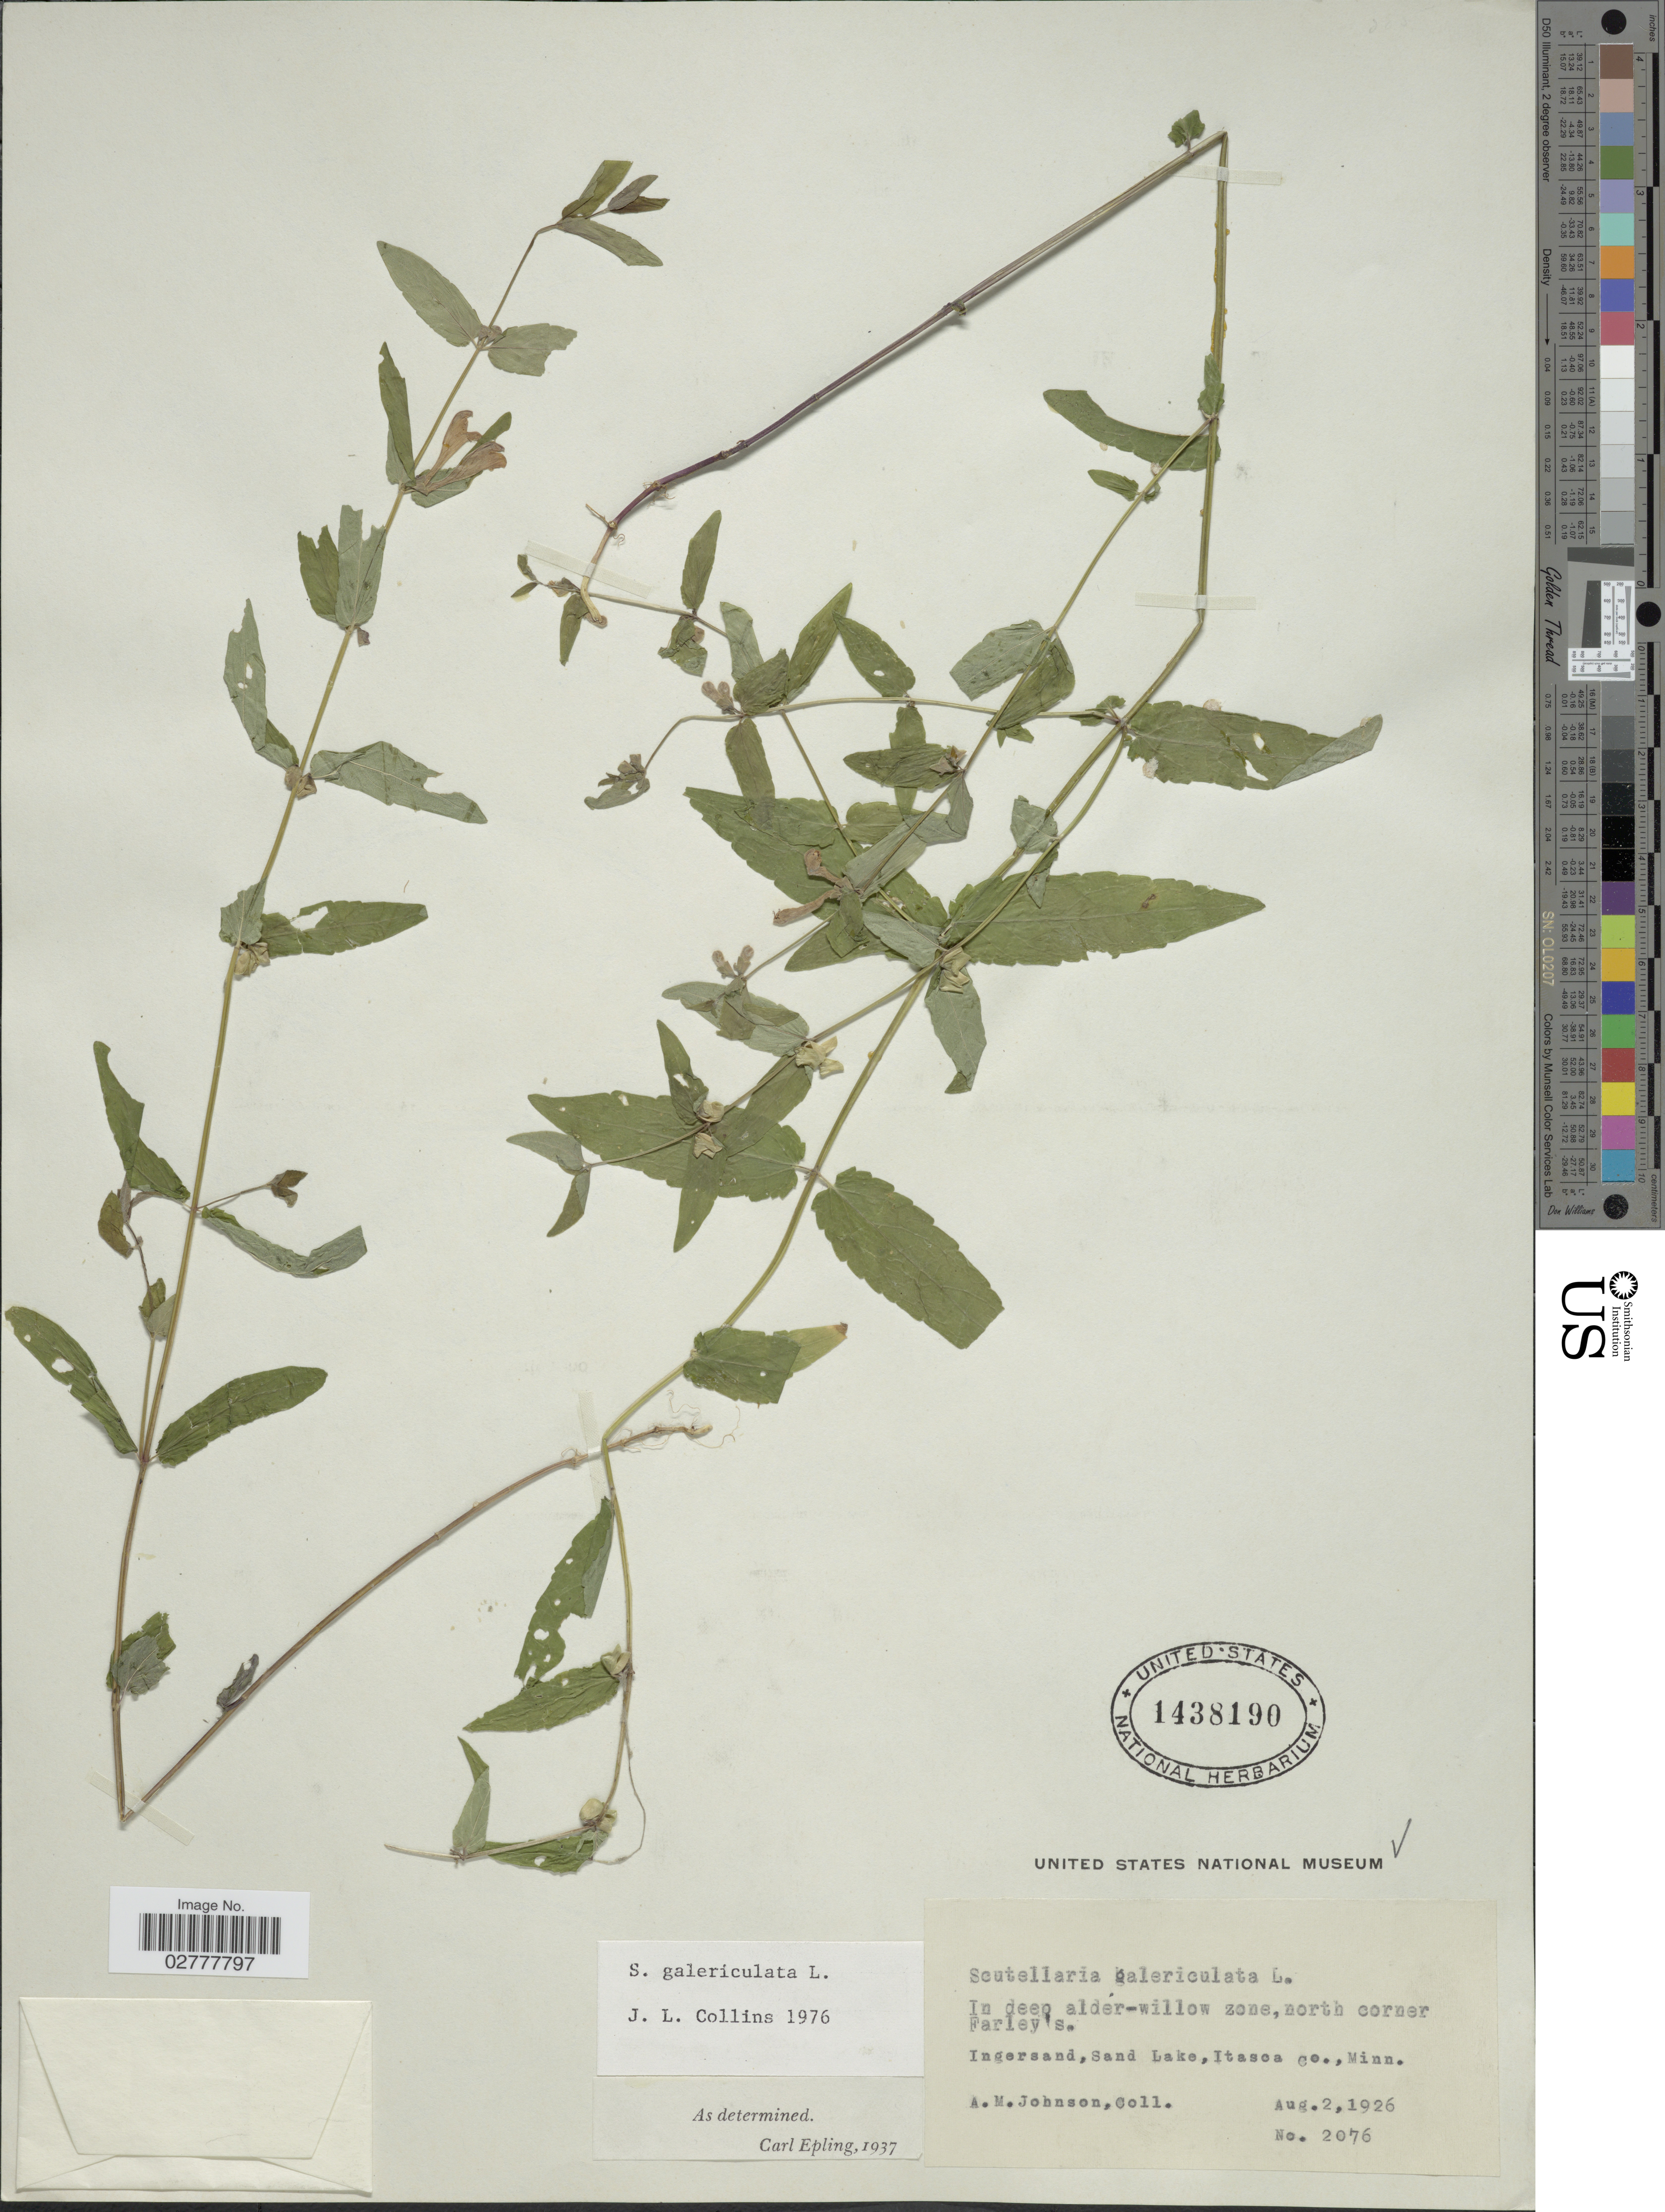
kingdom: Plantae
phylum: Tracheophyta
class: Magnoliopsida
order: Lamiales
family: Lamiaceae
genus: Scutellaria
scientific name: Scutellaria galericulata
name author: L.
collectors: A. M. Johnson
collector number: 2076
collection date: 1926-08-02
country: United States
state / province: Minnesota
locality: In deep alder-willow zone, north corner Farley's. Ingersand, Sand Lake, Itasoa Co.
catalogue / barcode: US 1438190